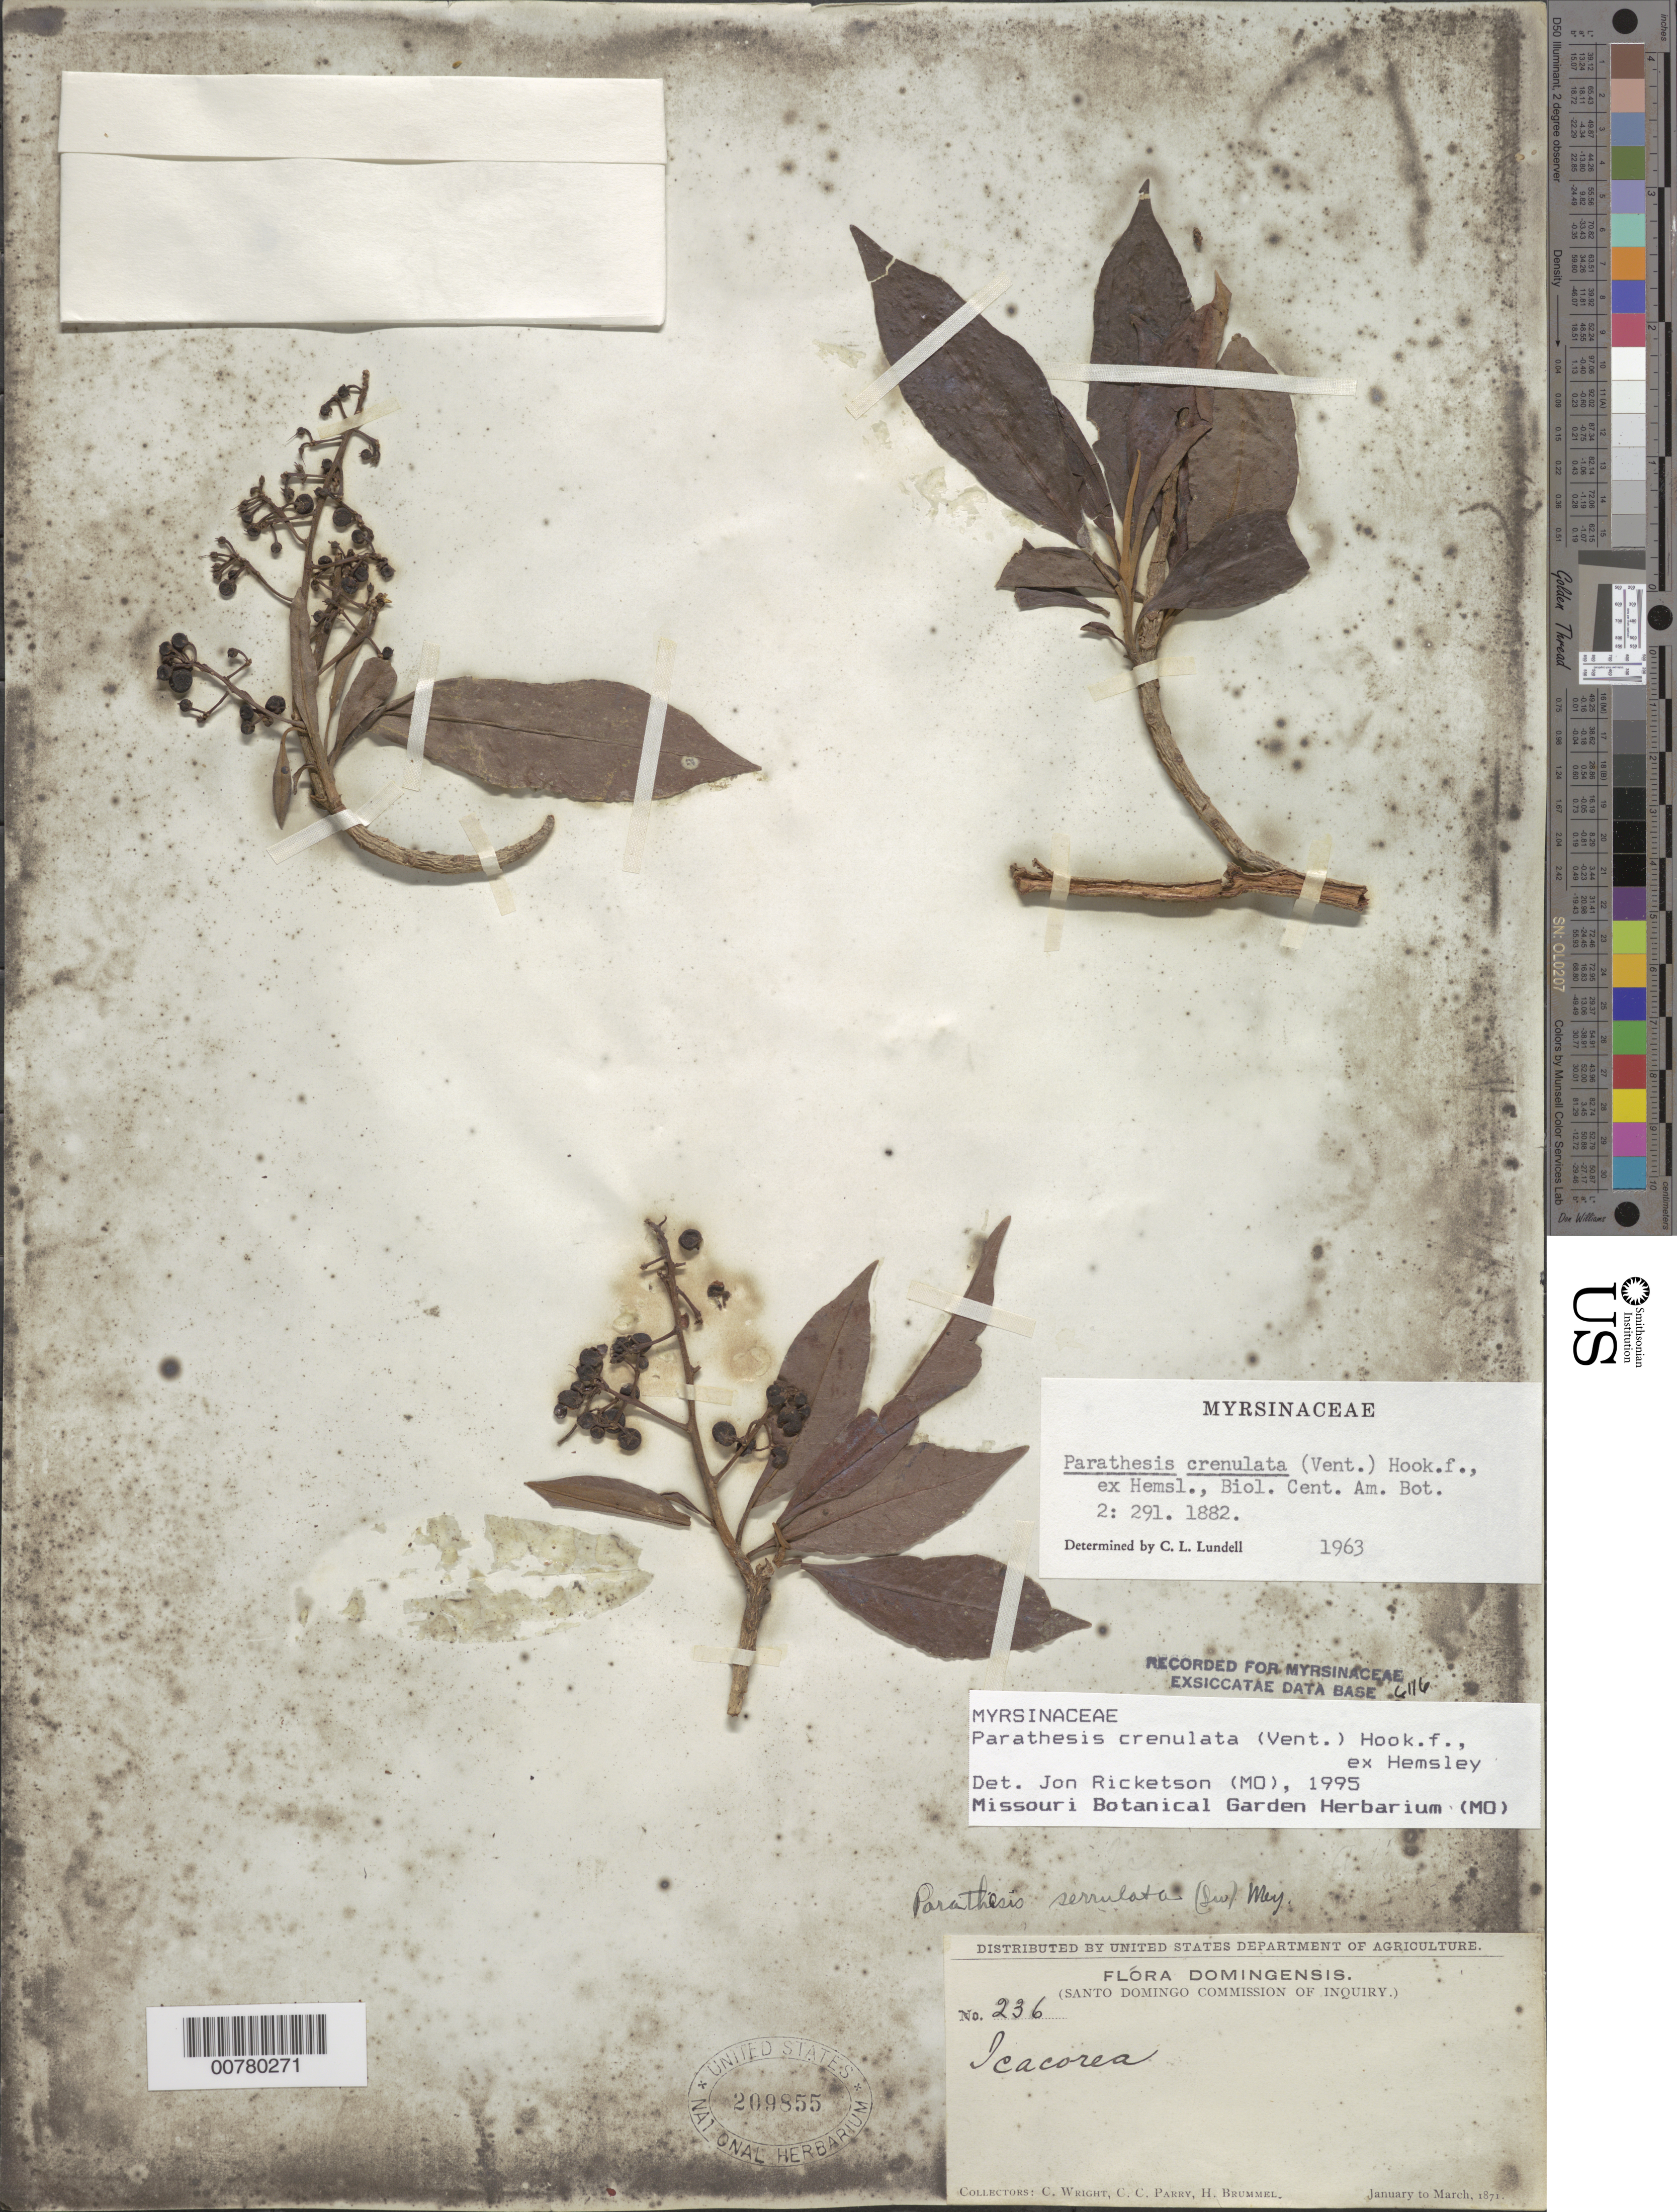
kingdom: Plantae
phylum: Tracheophyta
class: Magnoliopsida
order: Ericales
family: Primulaceae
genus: Parathesis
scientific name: Parathesis crenulata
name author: (Vent.) Hook. f. ex Hemsl.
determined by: Ricketson, Jon M., (MO), Missouri Botanical Garden (UNITED STATES)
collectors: C. Wright, C. C. Parry & H. Brummel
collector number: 236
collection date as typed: Jan 1871 to -- Mar 1871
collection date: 1871-01/1871-03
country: Dominican Republic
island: Hispaniola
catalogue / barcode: US 209855